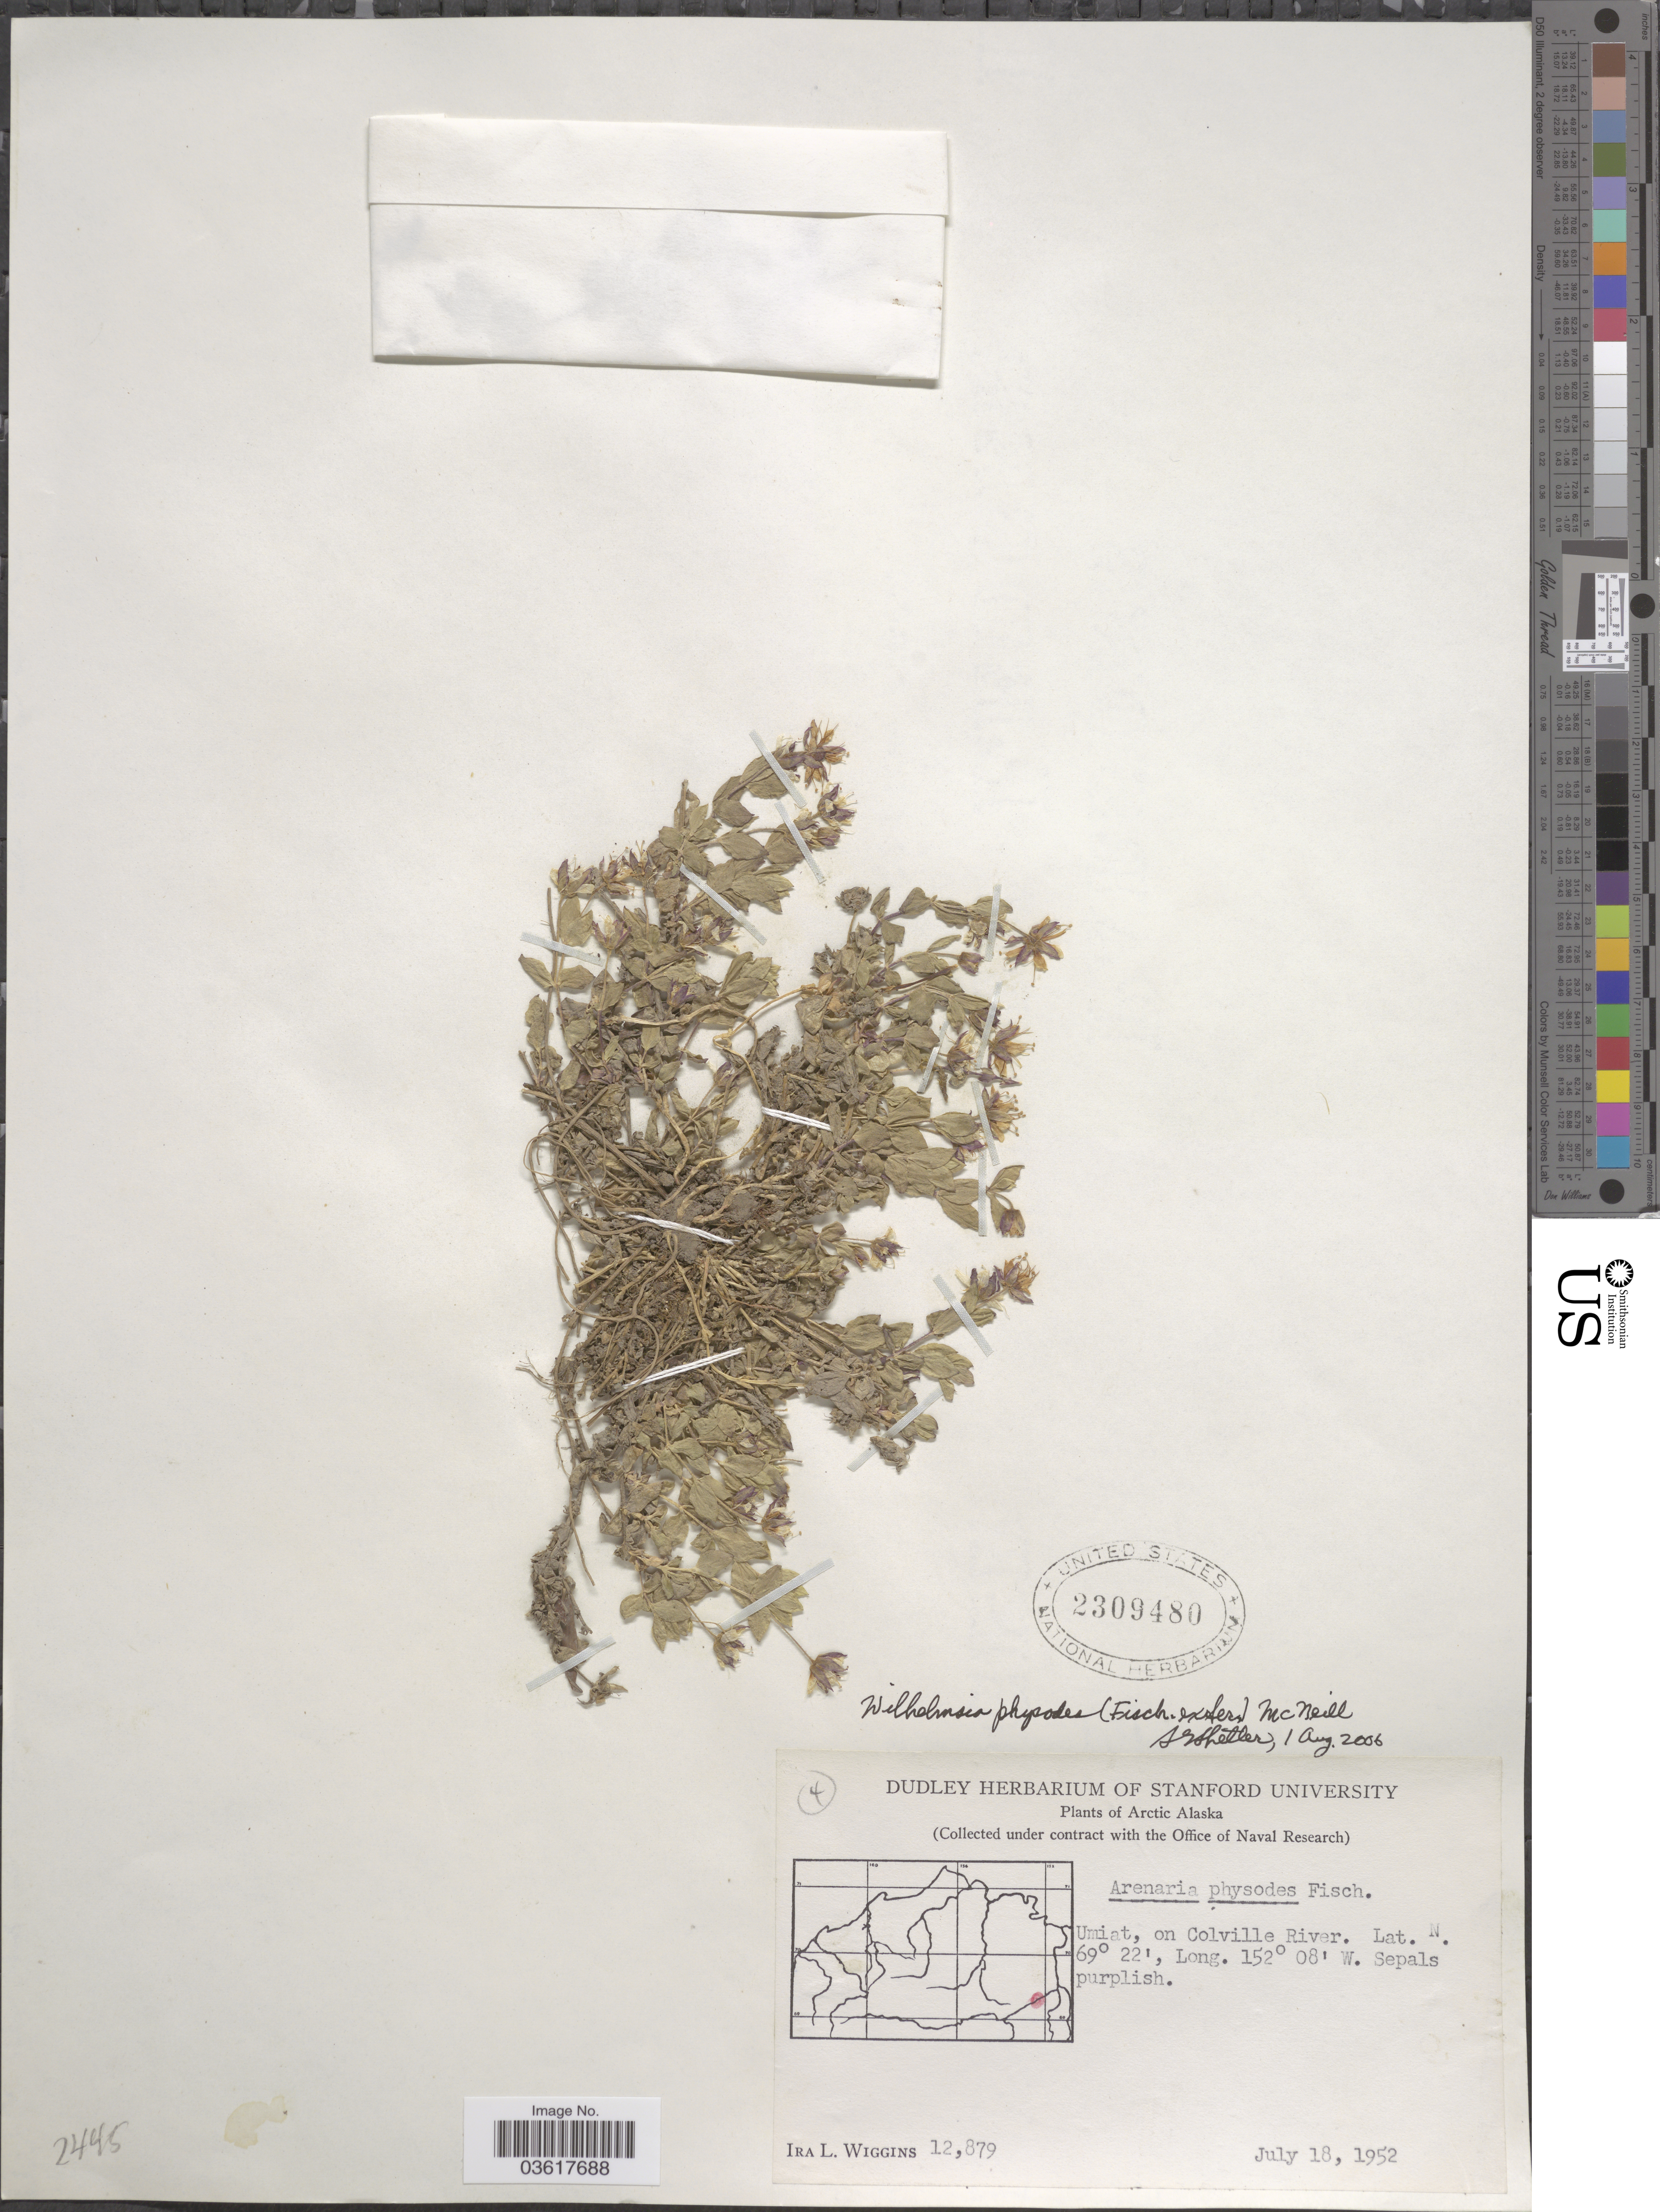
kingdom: Plantae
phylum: Tracheophyta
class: Magnoliopsida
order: Caryophyllales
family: Caryophyllaceae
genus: Wilhelmsia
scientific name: Wilhelmsia physodes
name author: (Fisch. ex Ser.) McNeill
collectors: I. L. Wiggins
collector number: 12879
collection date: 1952-07-18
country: United States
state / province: Alaska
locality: Arctic Alaska. Umiat, on Colville River.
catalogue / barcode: US 2309480